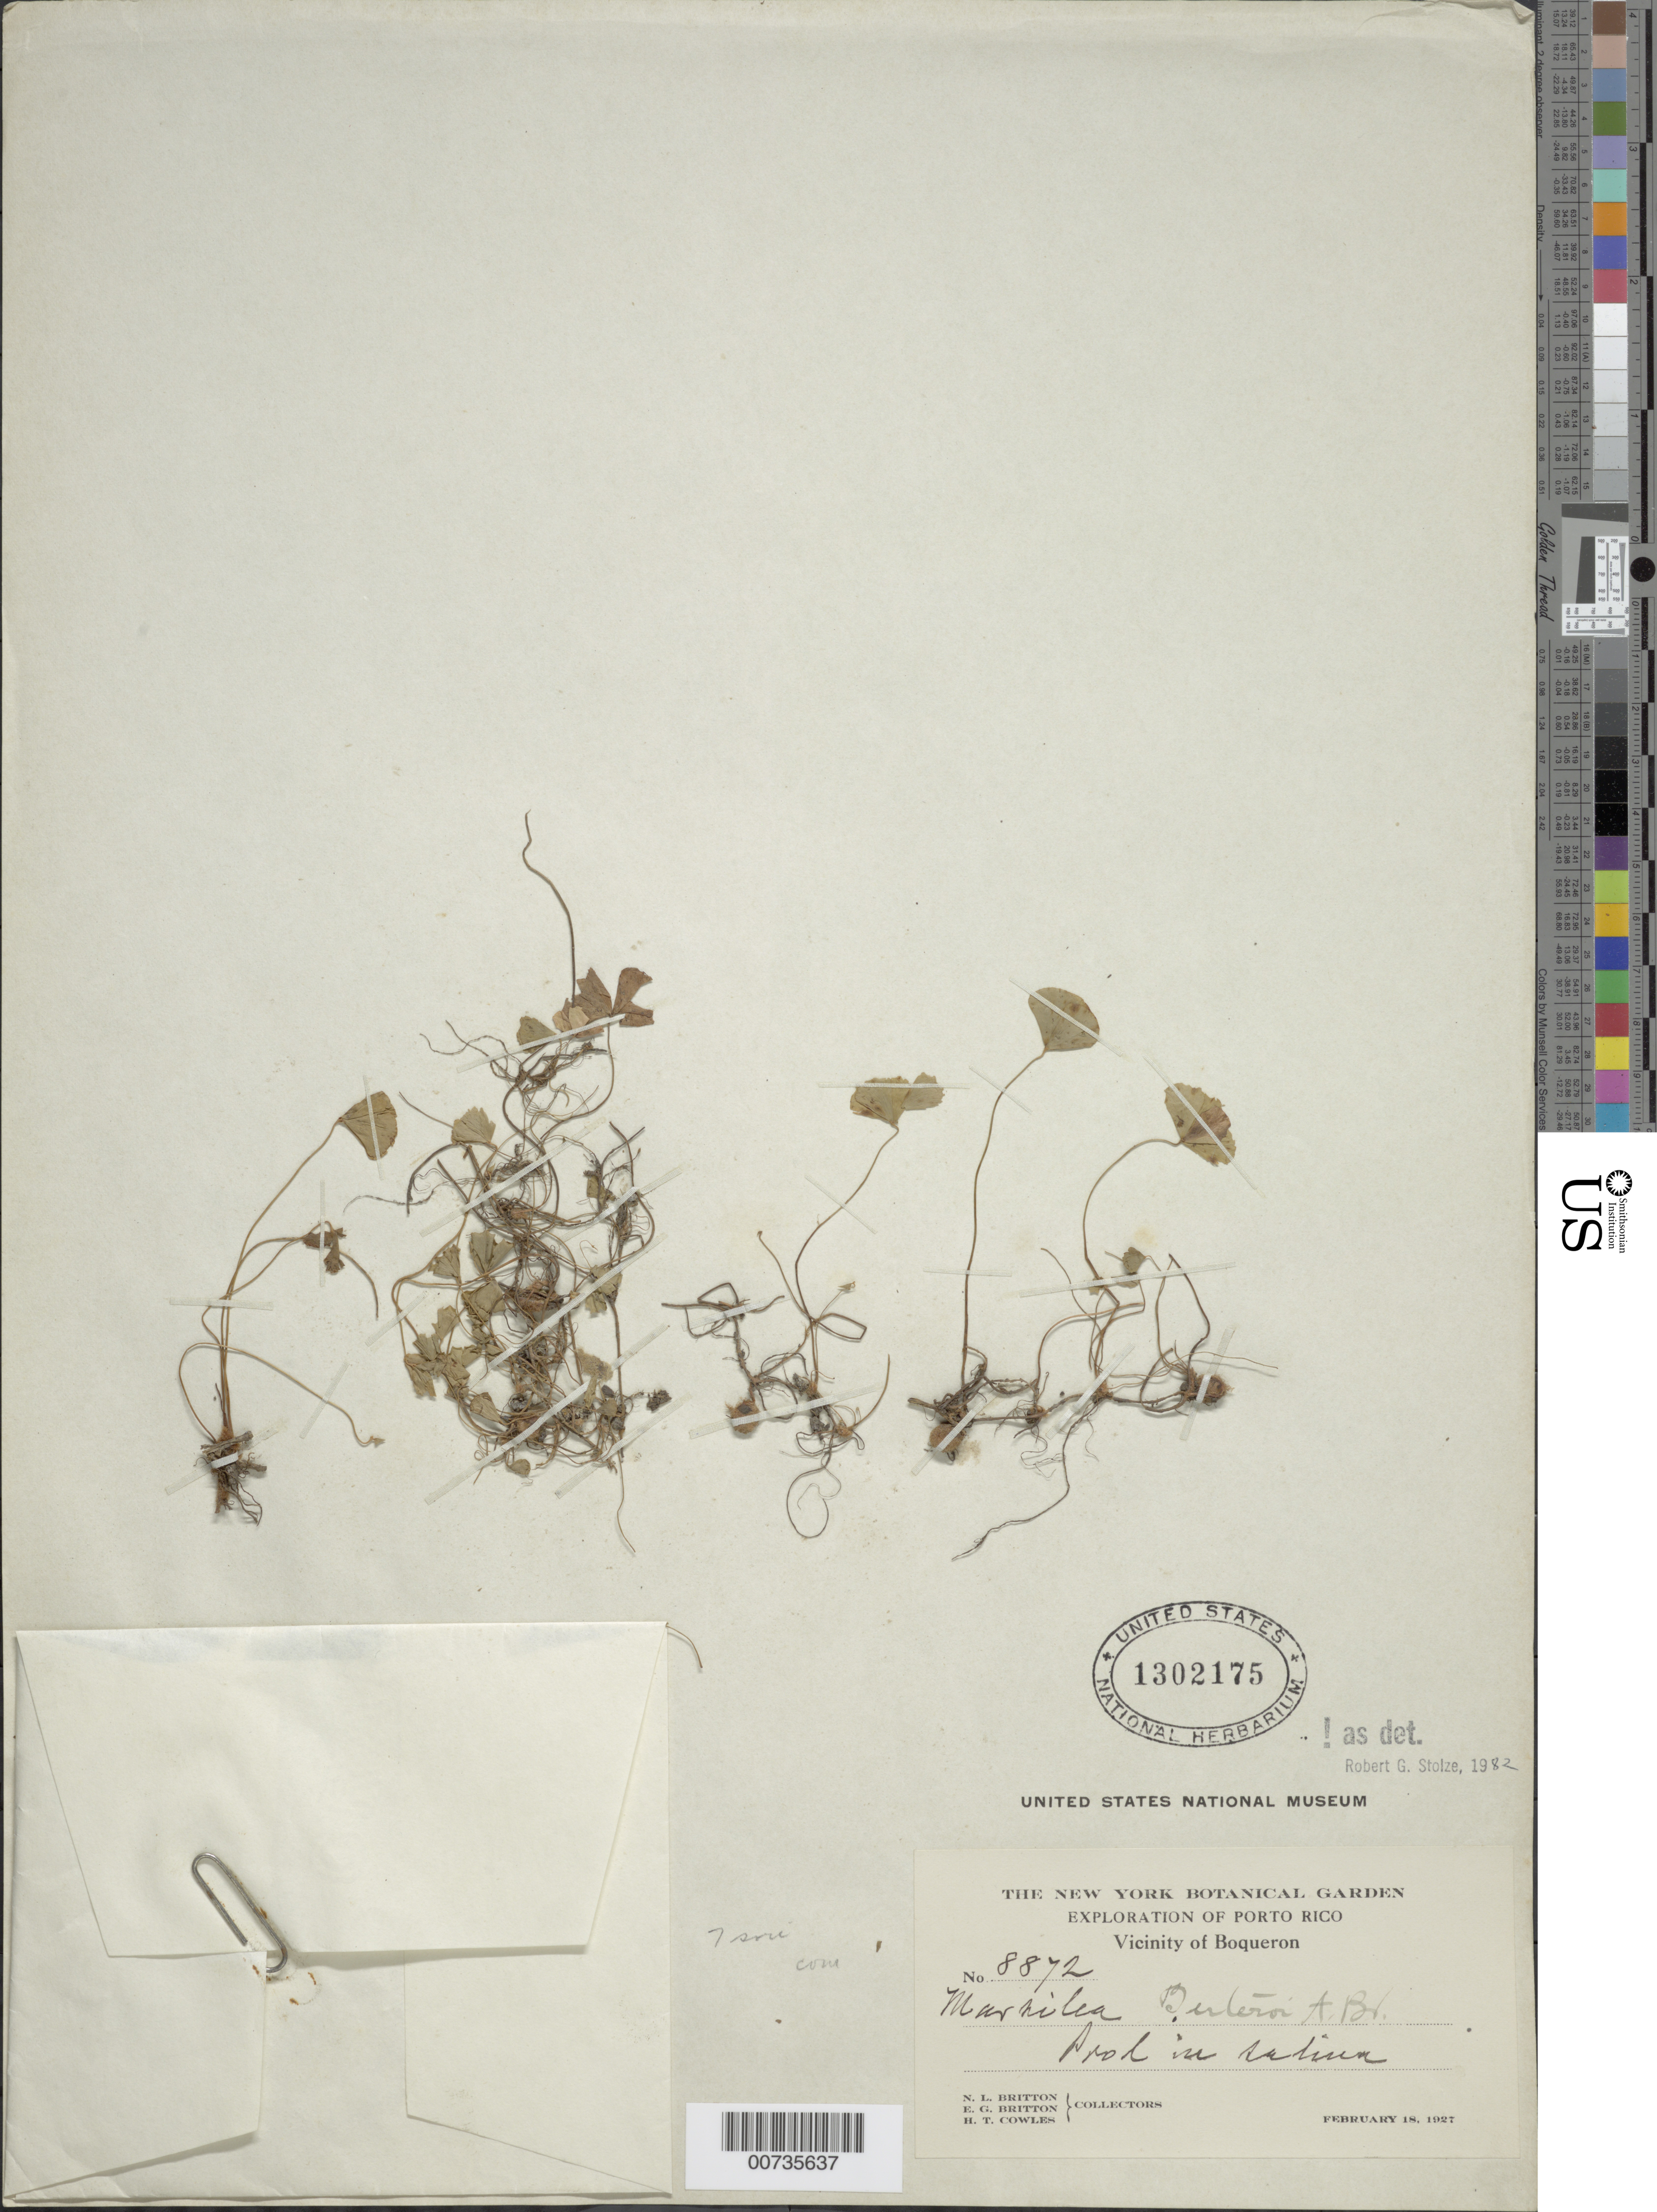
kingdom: Plantae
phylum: Tracheophyta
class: Polypodiopsida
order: Salviniales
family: Marsileaceae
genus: Marsilea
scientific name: Marsilea berteroi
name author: A. Braun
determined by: Stolze, R. G.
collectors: N. Britton, E. G. Britton & H. Cowles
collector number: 8872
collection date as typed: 18 Feb 1927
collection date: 1927-02-18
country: Puerto Rico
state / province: Cabo Rojo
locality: Boqueron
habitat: Prol in Salina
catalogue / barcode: US 1302175